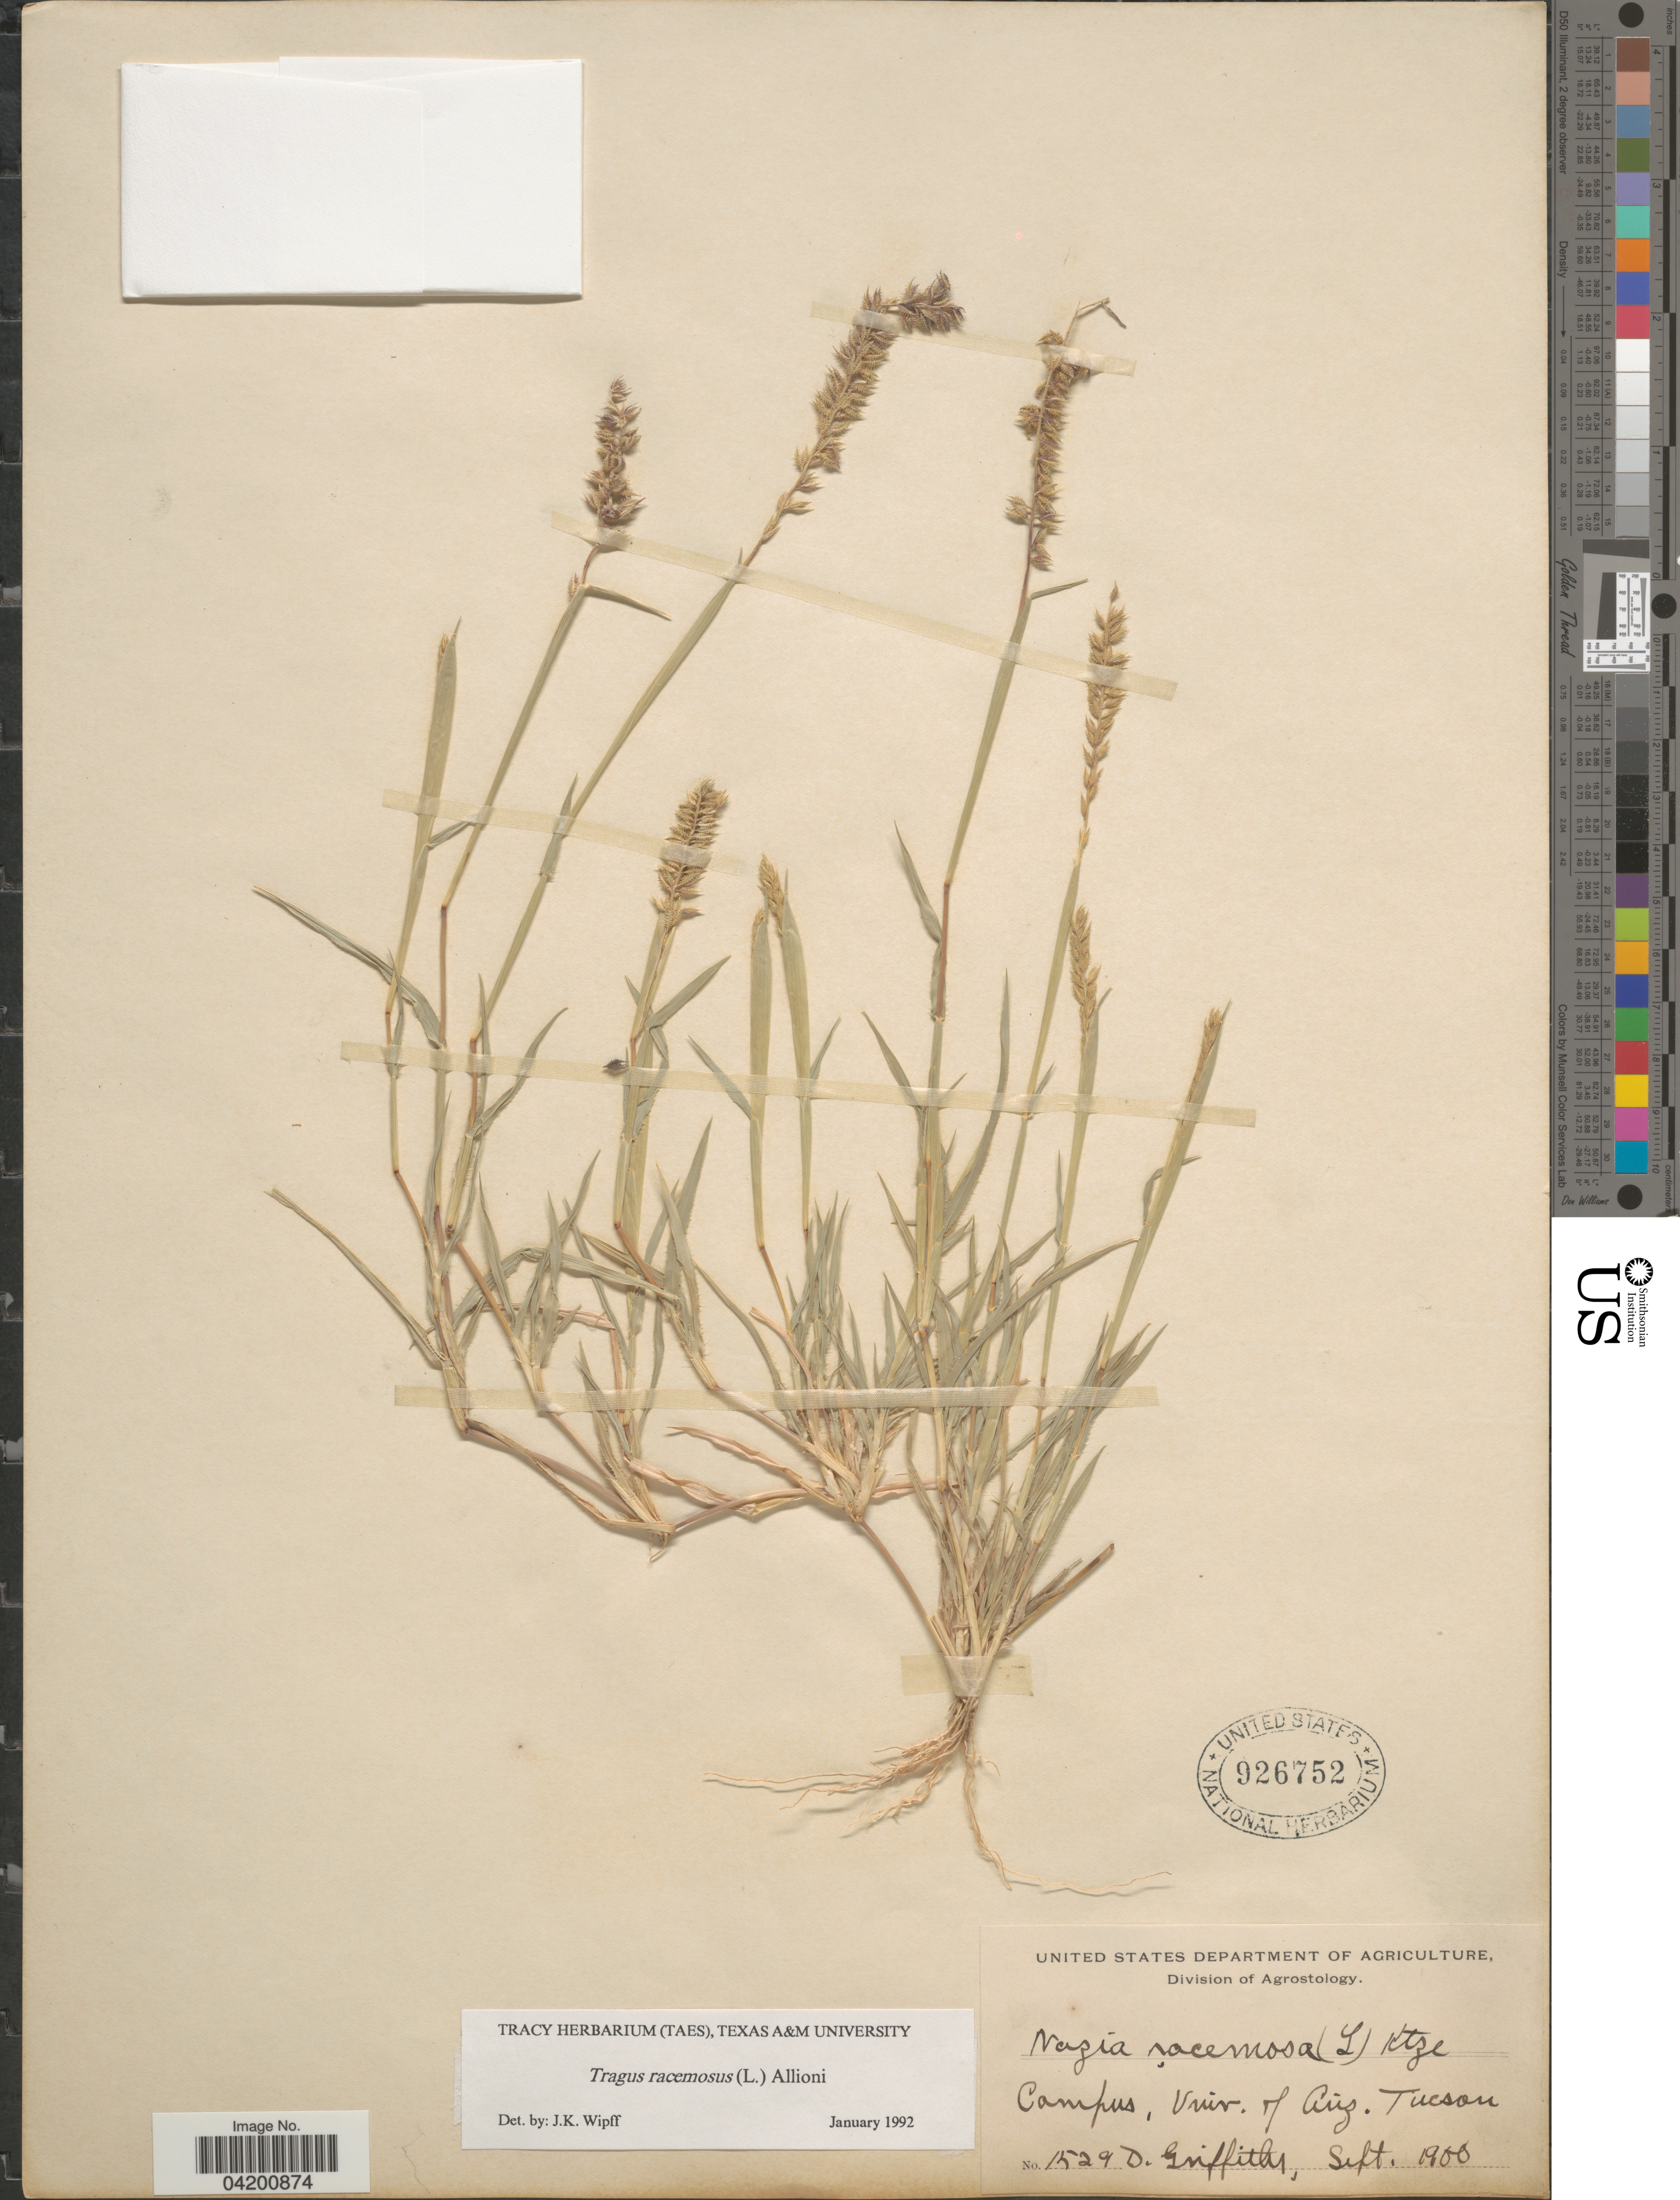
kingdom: Plantae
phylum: Tracheophyta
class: Liliopsida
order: Poales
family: Poaceae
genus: Tragus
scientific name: Tragus racemosus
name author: (L.) All.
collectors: D. Griffiths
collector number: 1529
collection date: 1900-09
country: United States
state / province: Arizona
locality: Campus, Univ. of Ariz. Tucson.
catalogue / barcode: US 926752